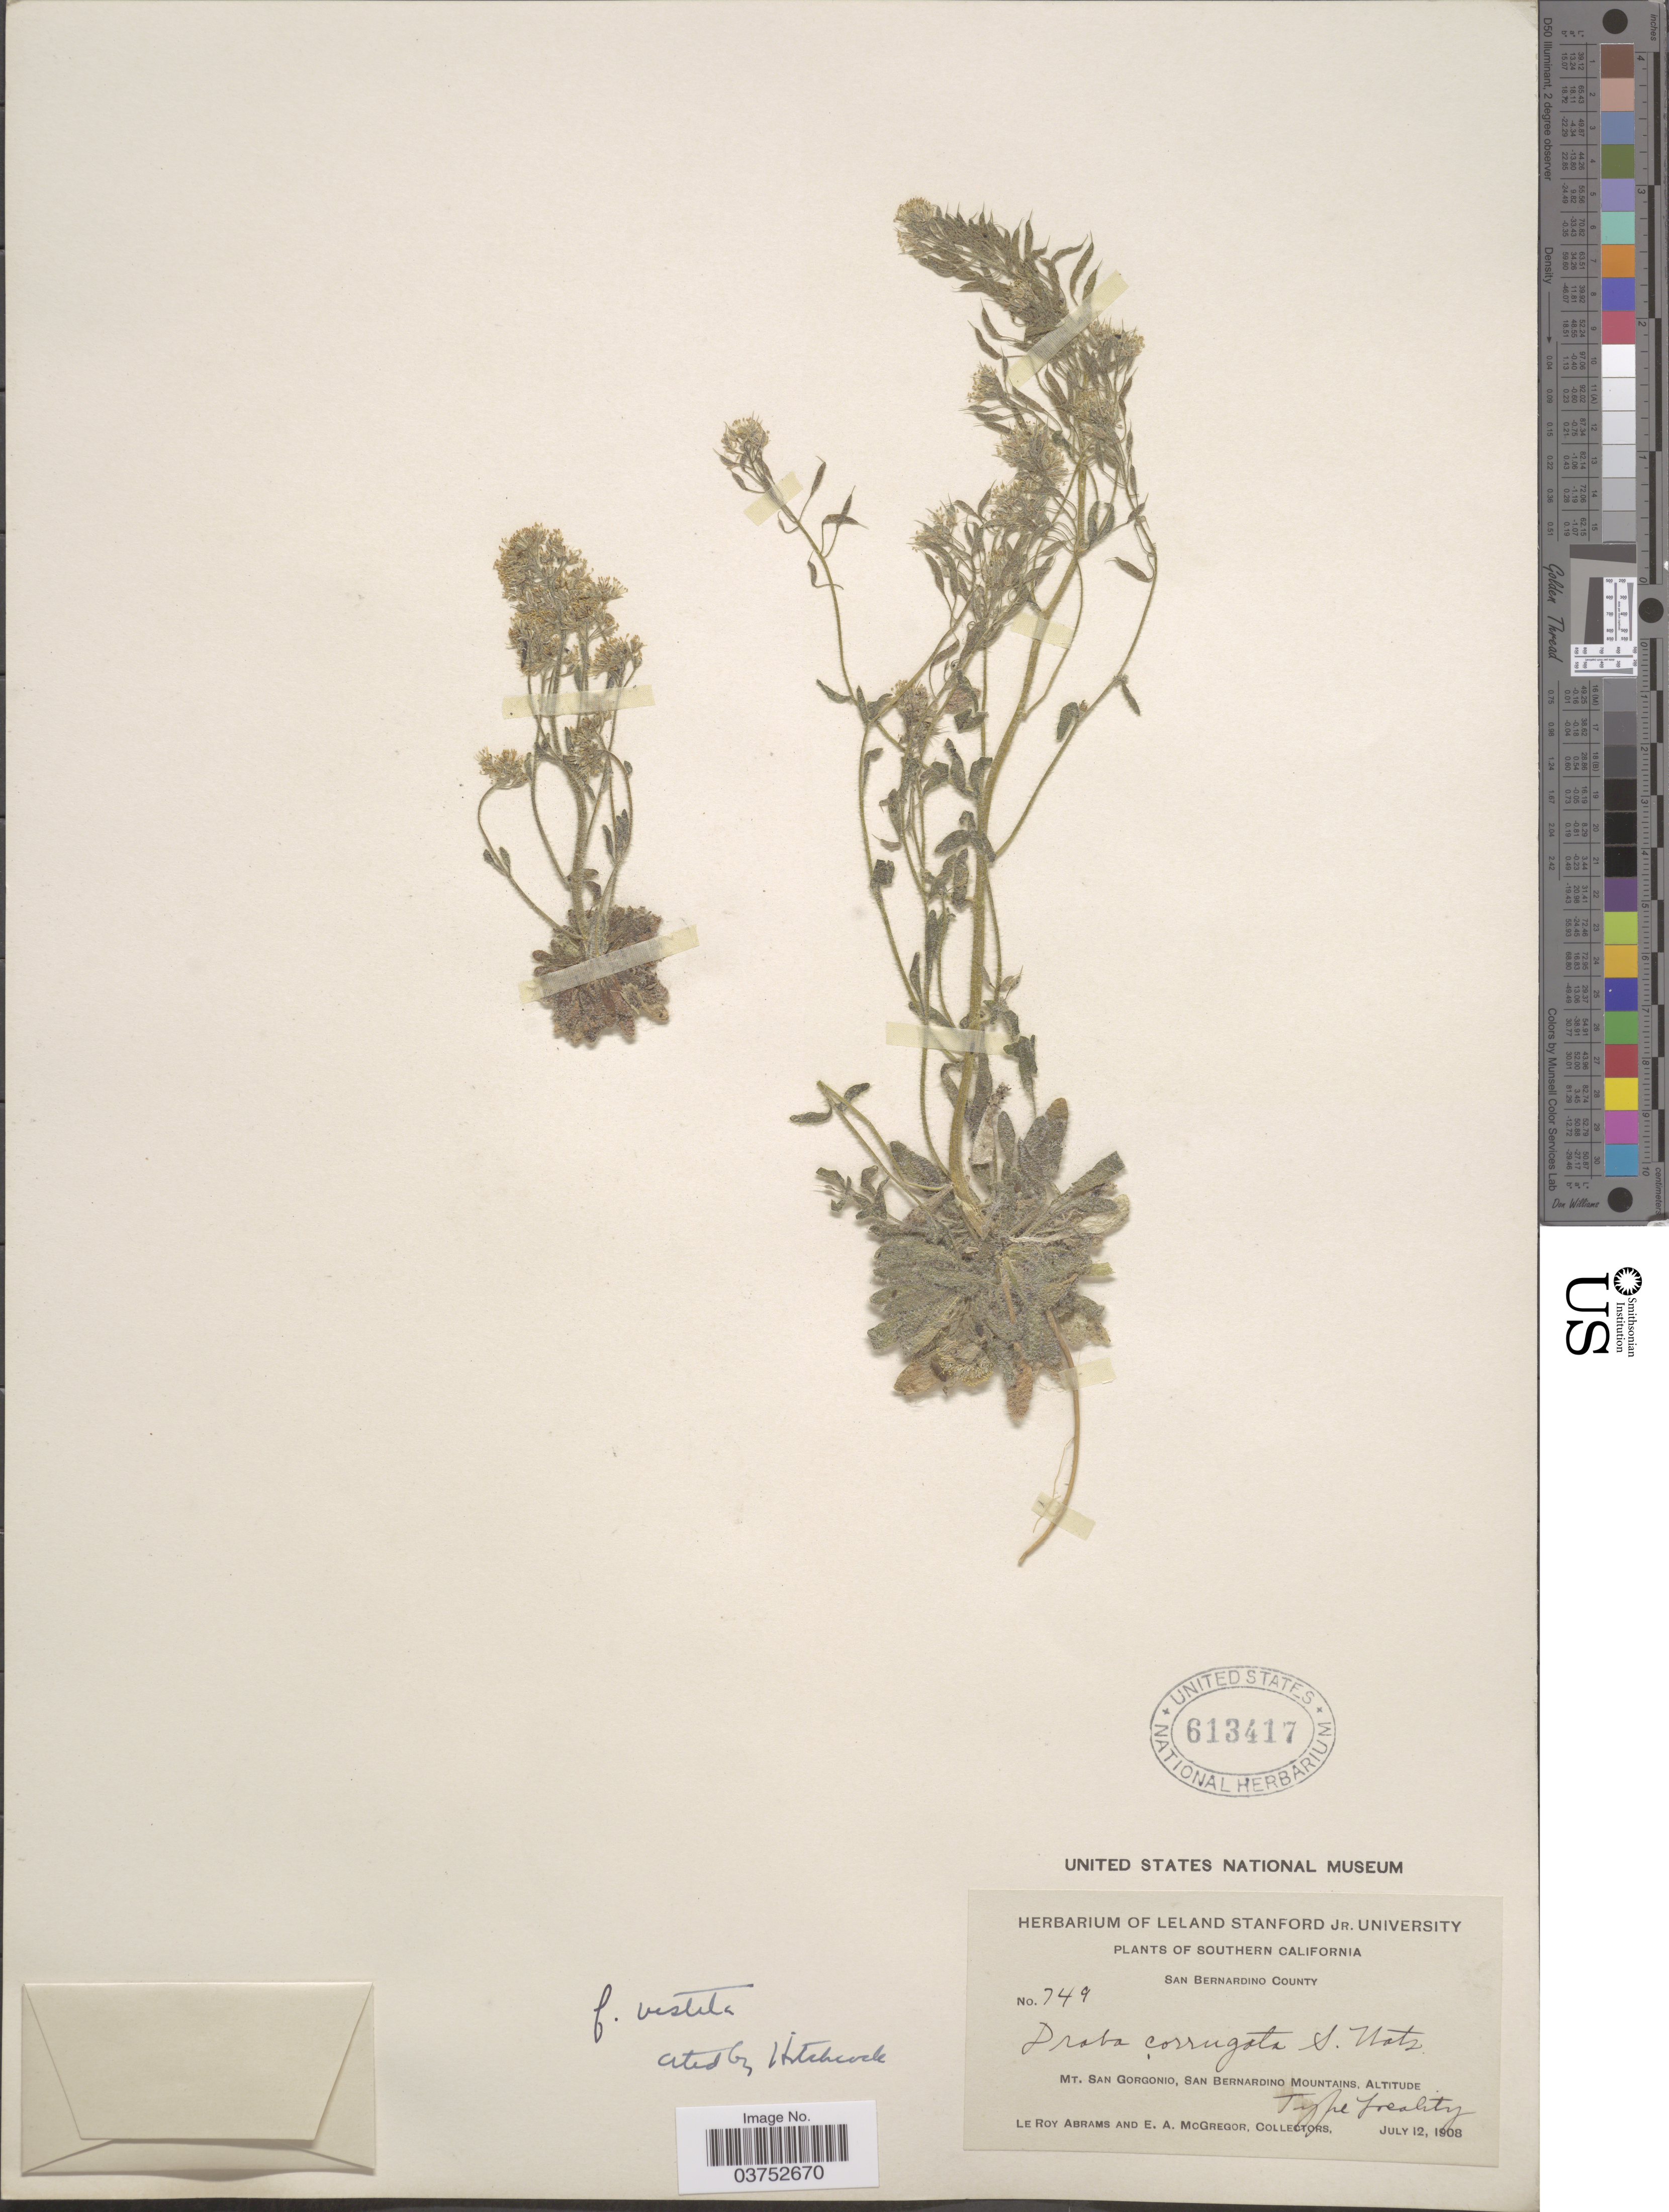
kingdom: Plantae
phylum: Tracheophyta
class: Magnoliopsida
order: Brassicales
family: Brassicaceae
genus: Draba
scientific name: Draba vestita Payson, nom. illeg.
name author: Payson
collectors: L. Abrams & E. A. McGregor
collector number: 749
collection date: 1908-07-12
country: United States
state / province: California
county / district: San Bernardino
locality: Southern California. San Bernardino County. Mt. San Gorgonio, San Bernardino Mountains.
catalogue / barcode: US 613417